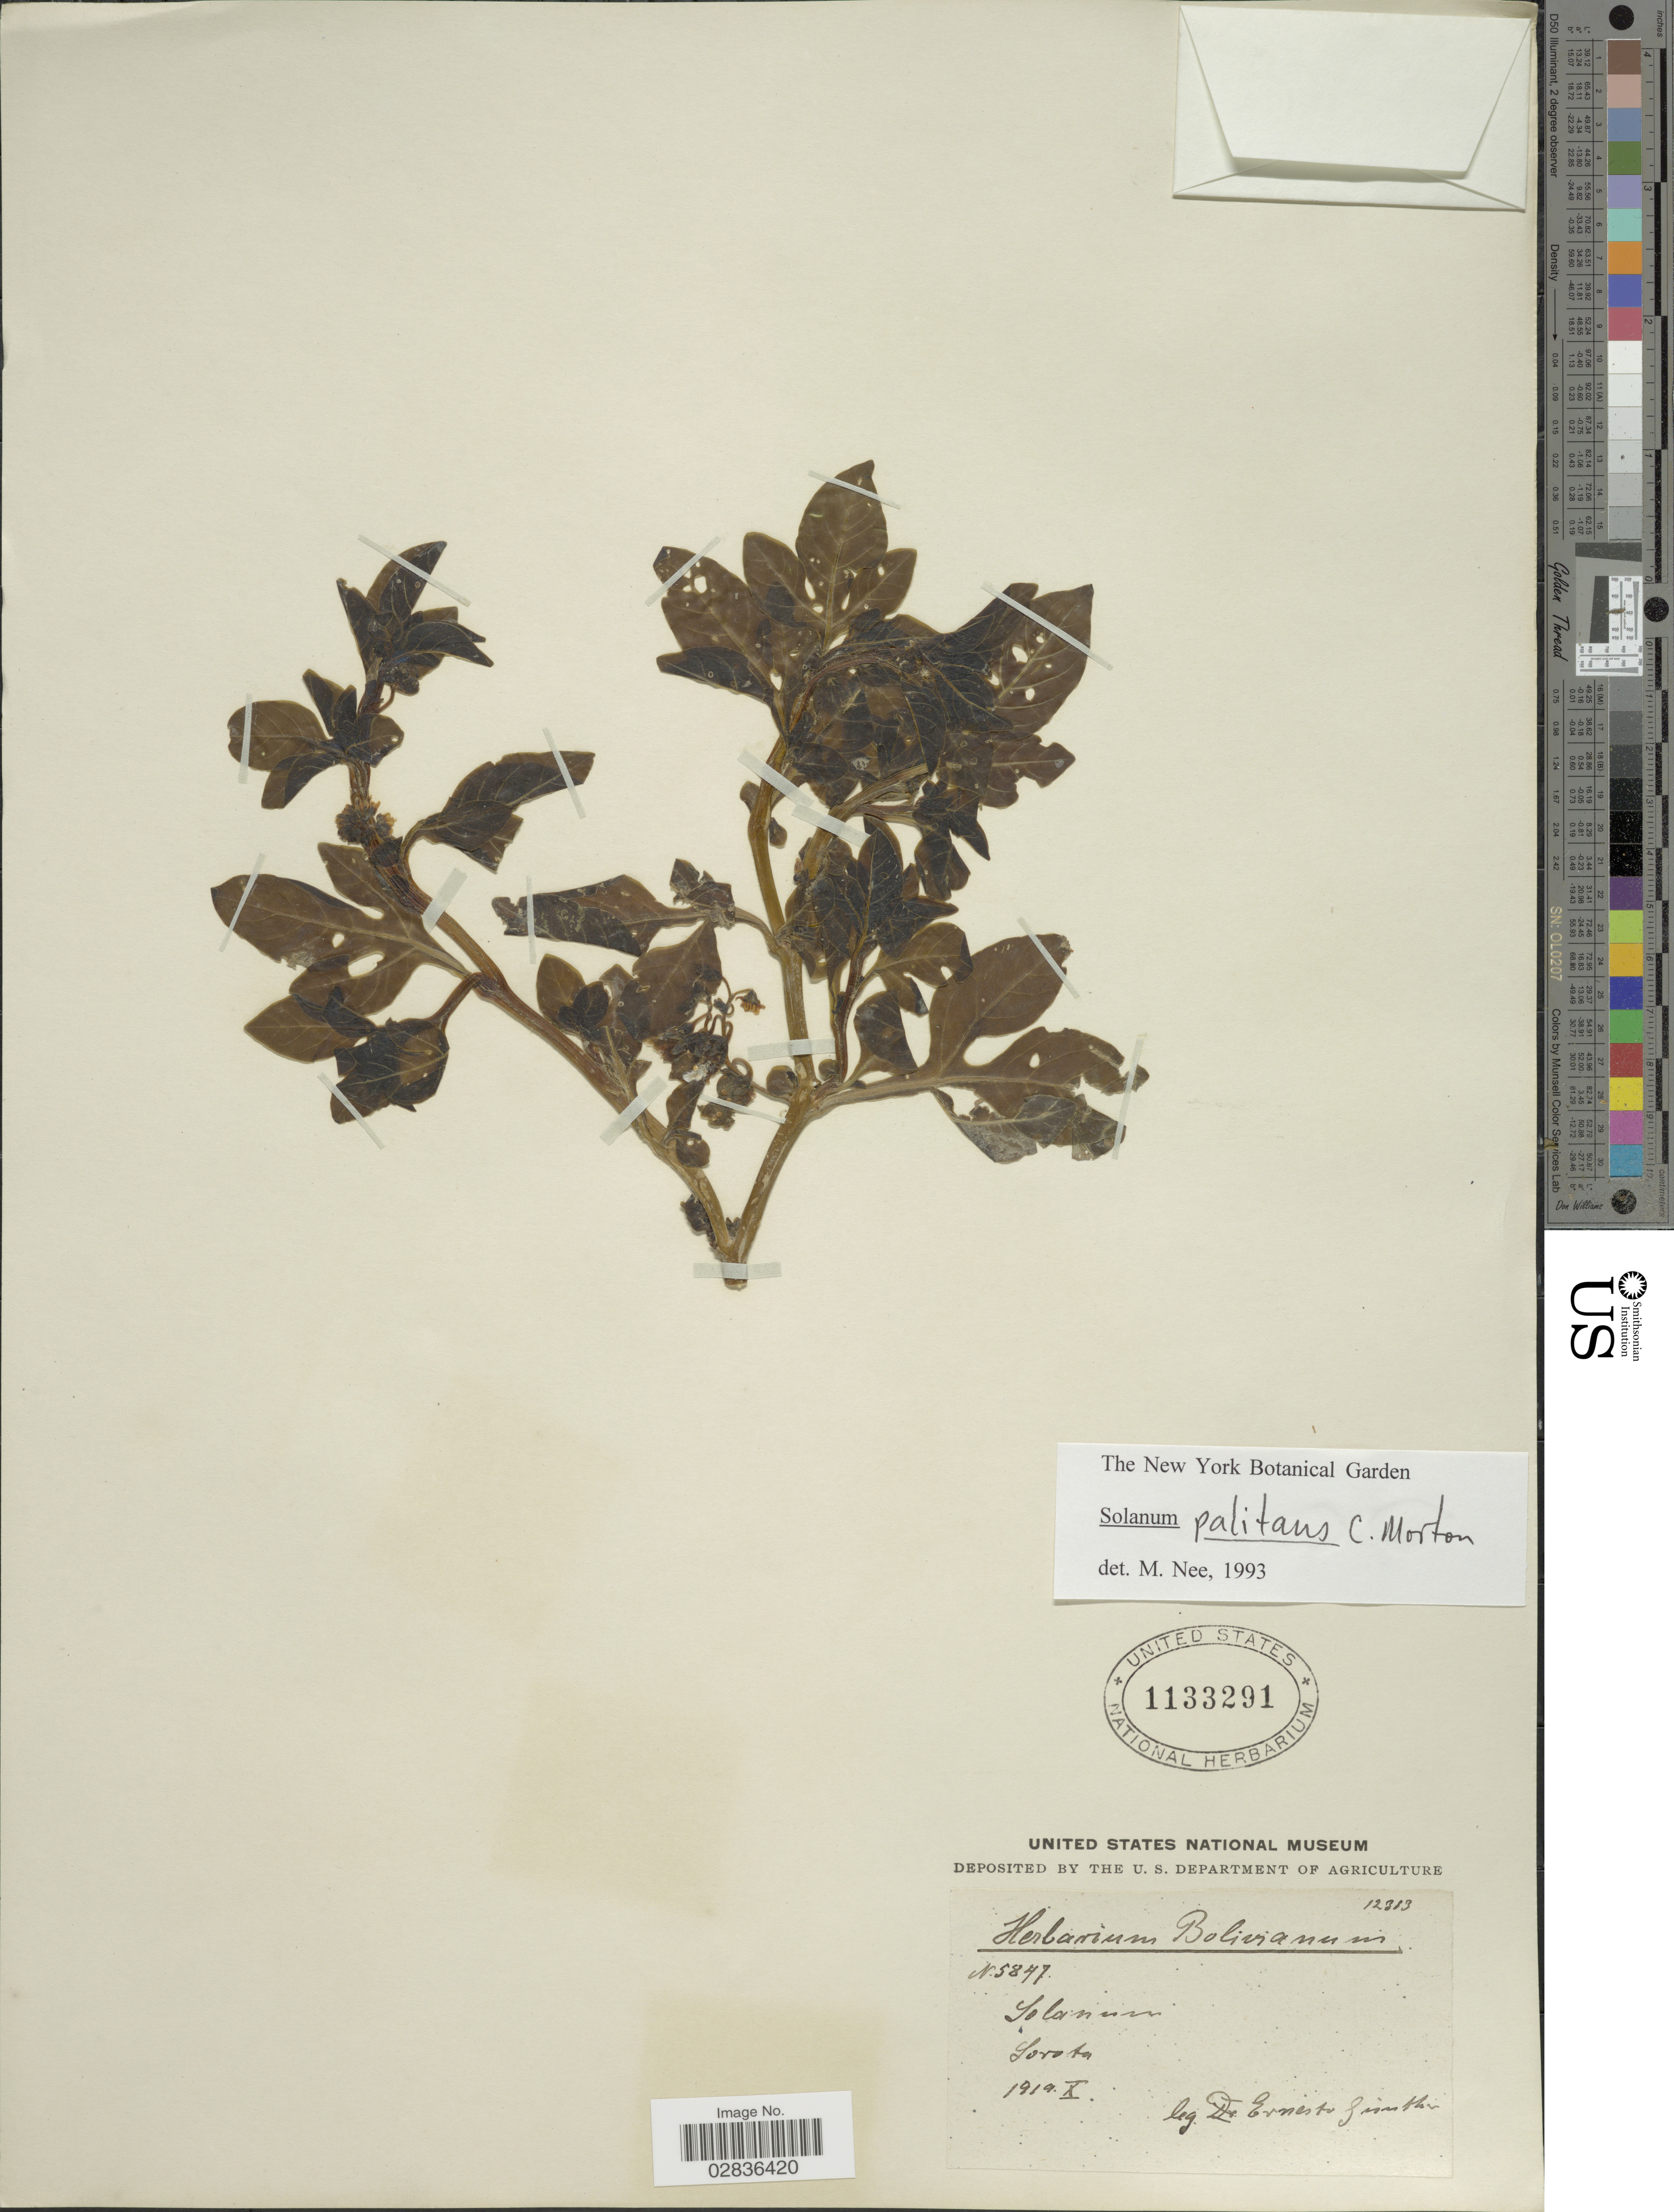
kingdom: Plantae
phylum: Tracheophyta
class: Magnoliopsida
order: Solanales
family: Solanaceae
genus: Solanum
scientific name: Solanum palitans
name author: C.V. Morton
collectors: E. Gunther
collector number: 5847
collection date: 1910-10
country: Bolivia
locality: Sorota.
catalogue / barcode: US 1133291